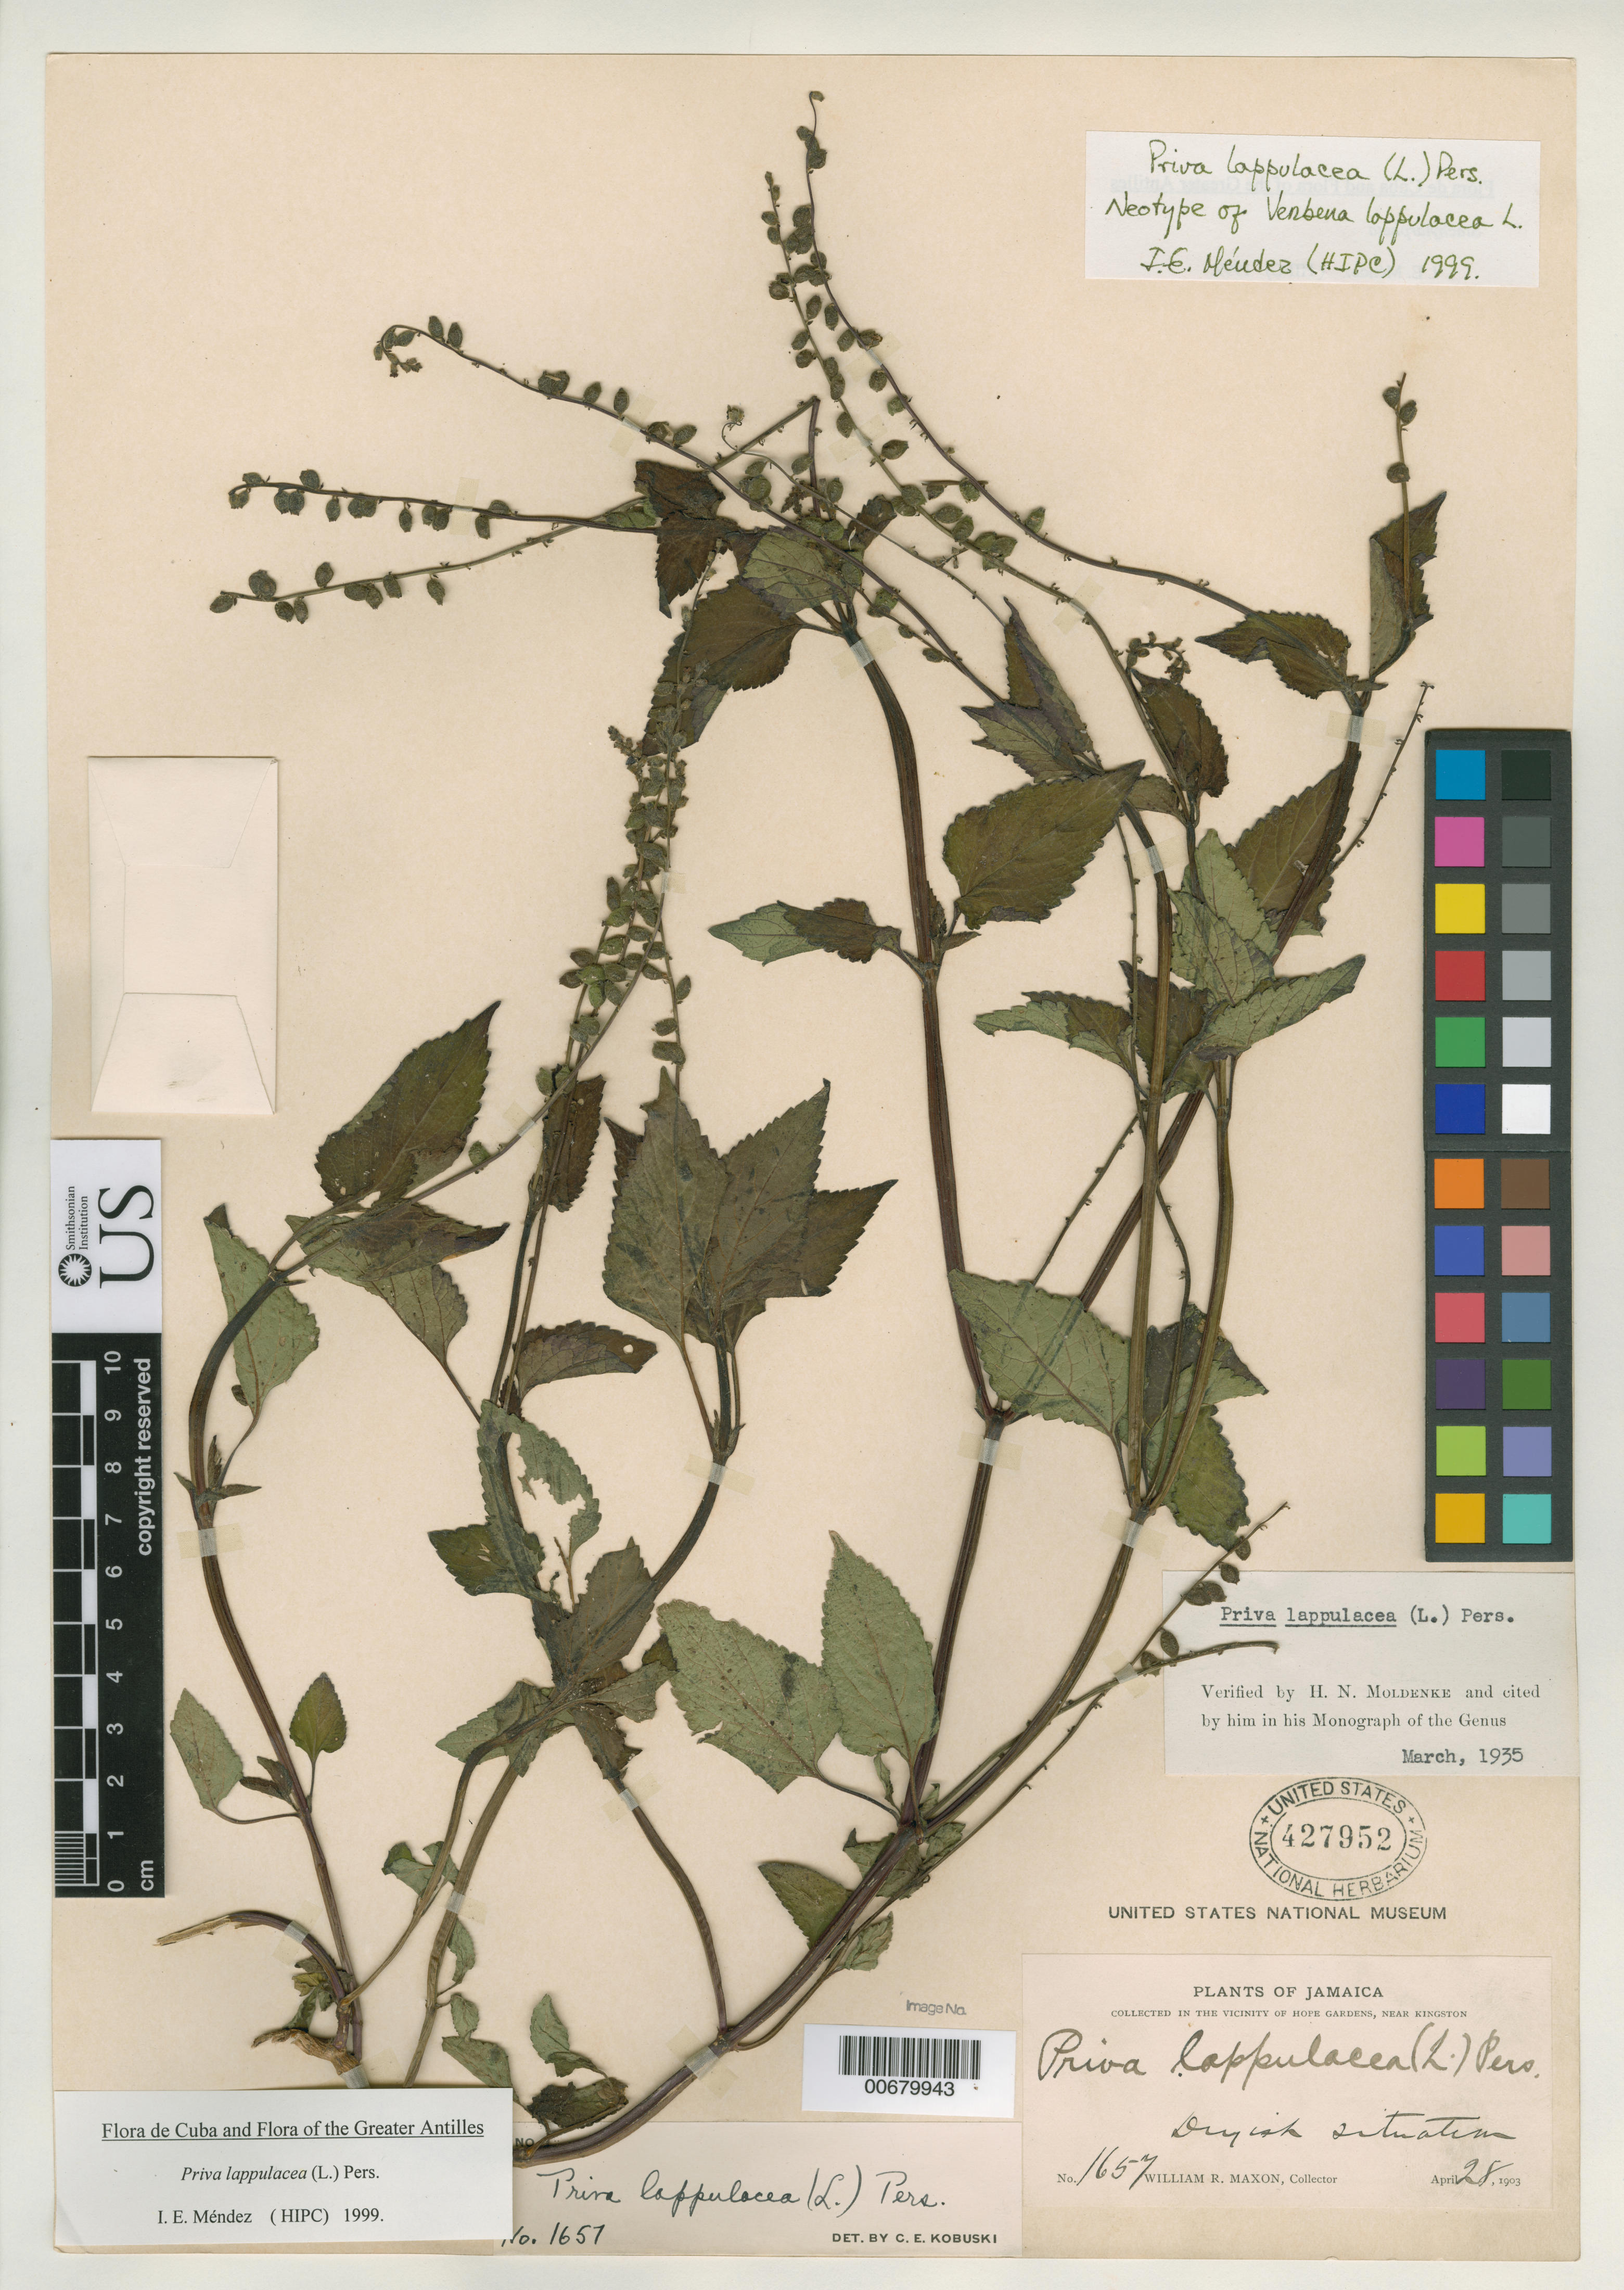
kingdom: Plantae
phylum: Tracheophyta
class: Magnoliopsida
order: Lamiales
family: Verbenaceae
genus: Verbena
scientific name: Verbena lappulacea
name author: L.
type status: Neotype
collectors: W. R. Maxon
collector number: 1657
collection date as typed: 28 Apr 1903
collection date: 1903-04-28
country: Jamaica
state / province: Kingston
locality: Vicinity of Hope Garden, near Kingston.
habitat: dryish situation.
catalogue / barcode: US 427952